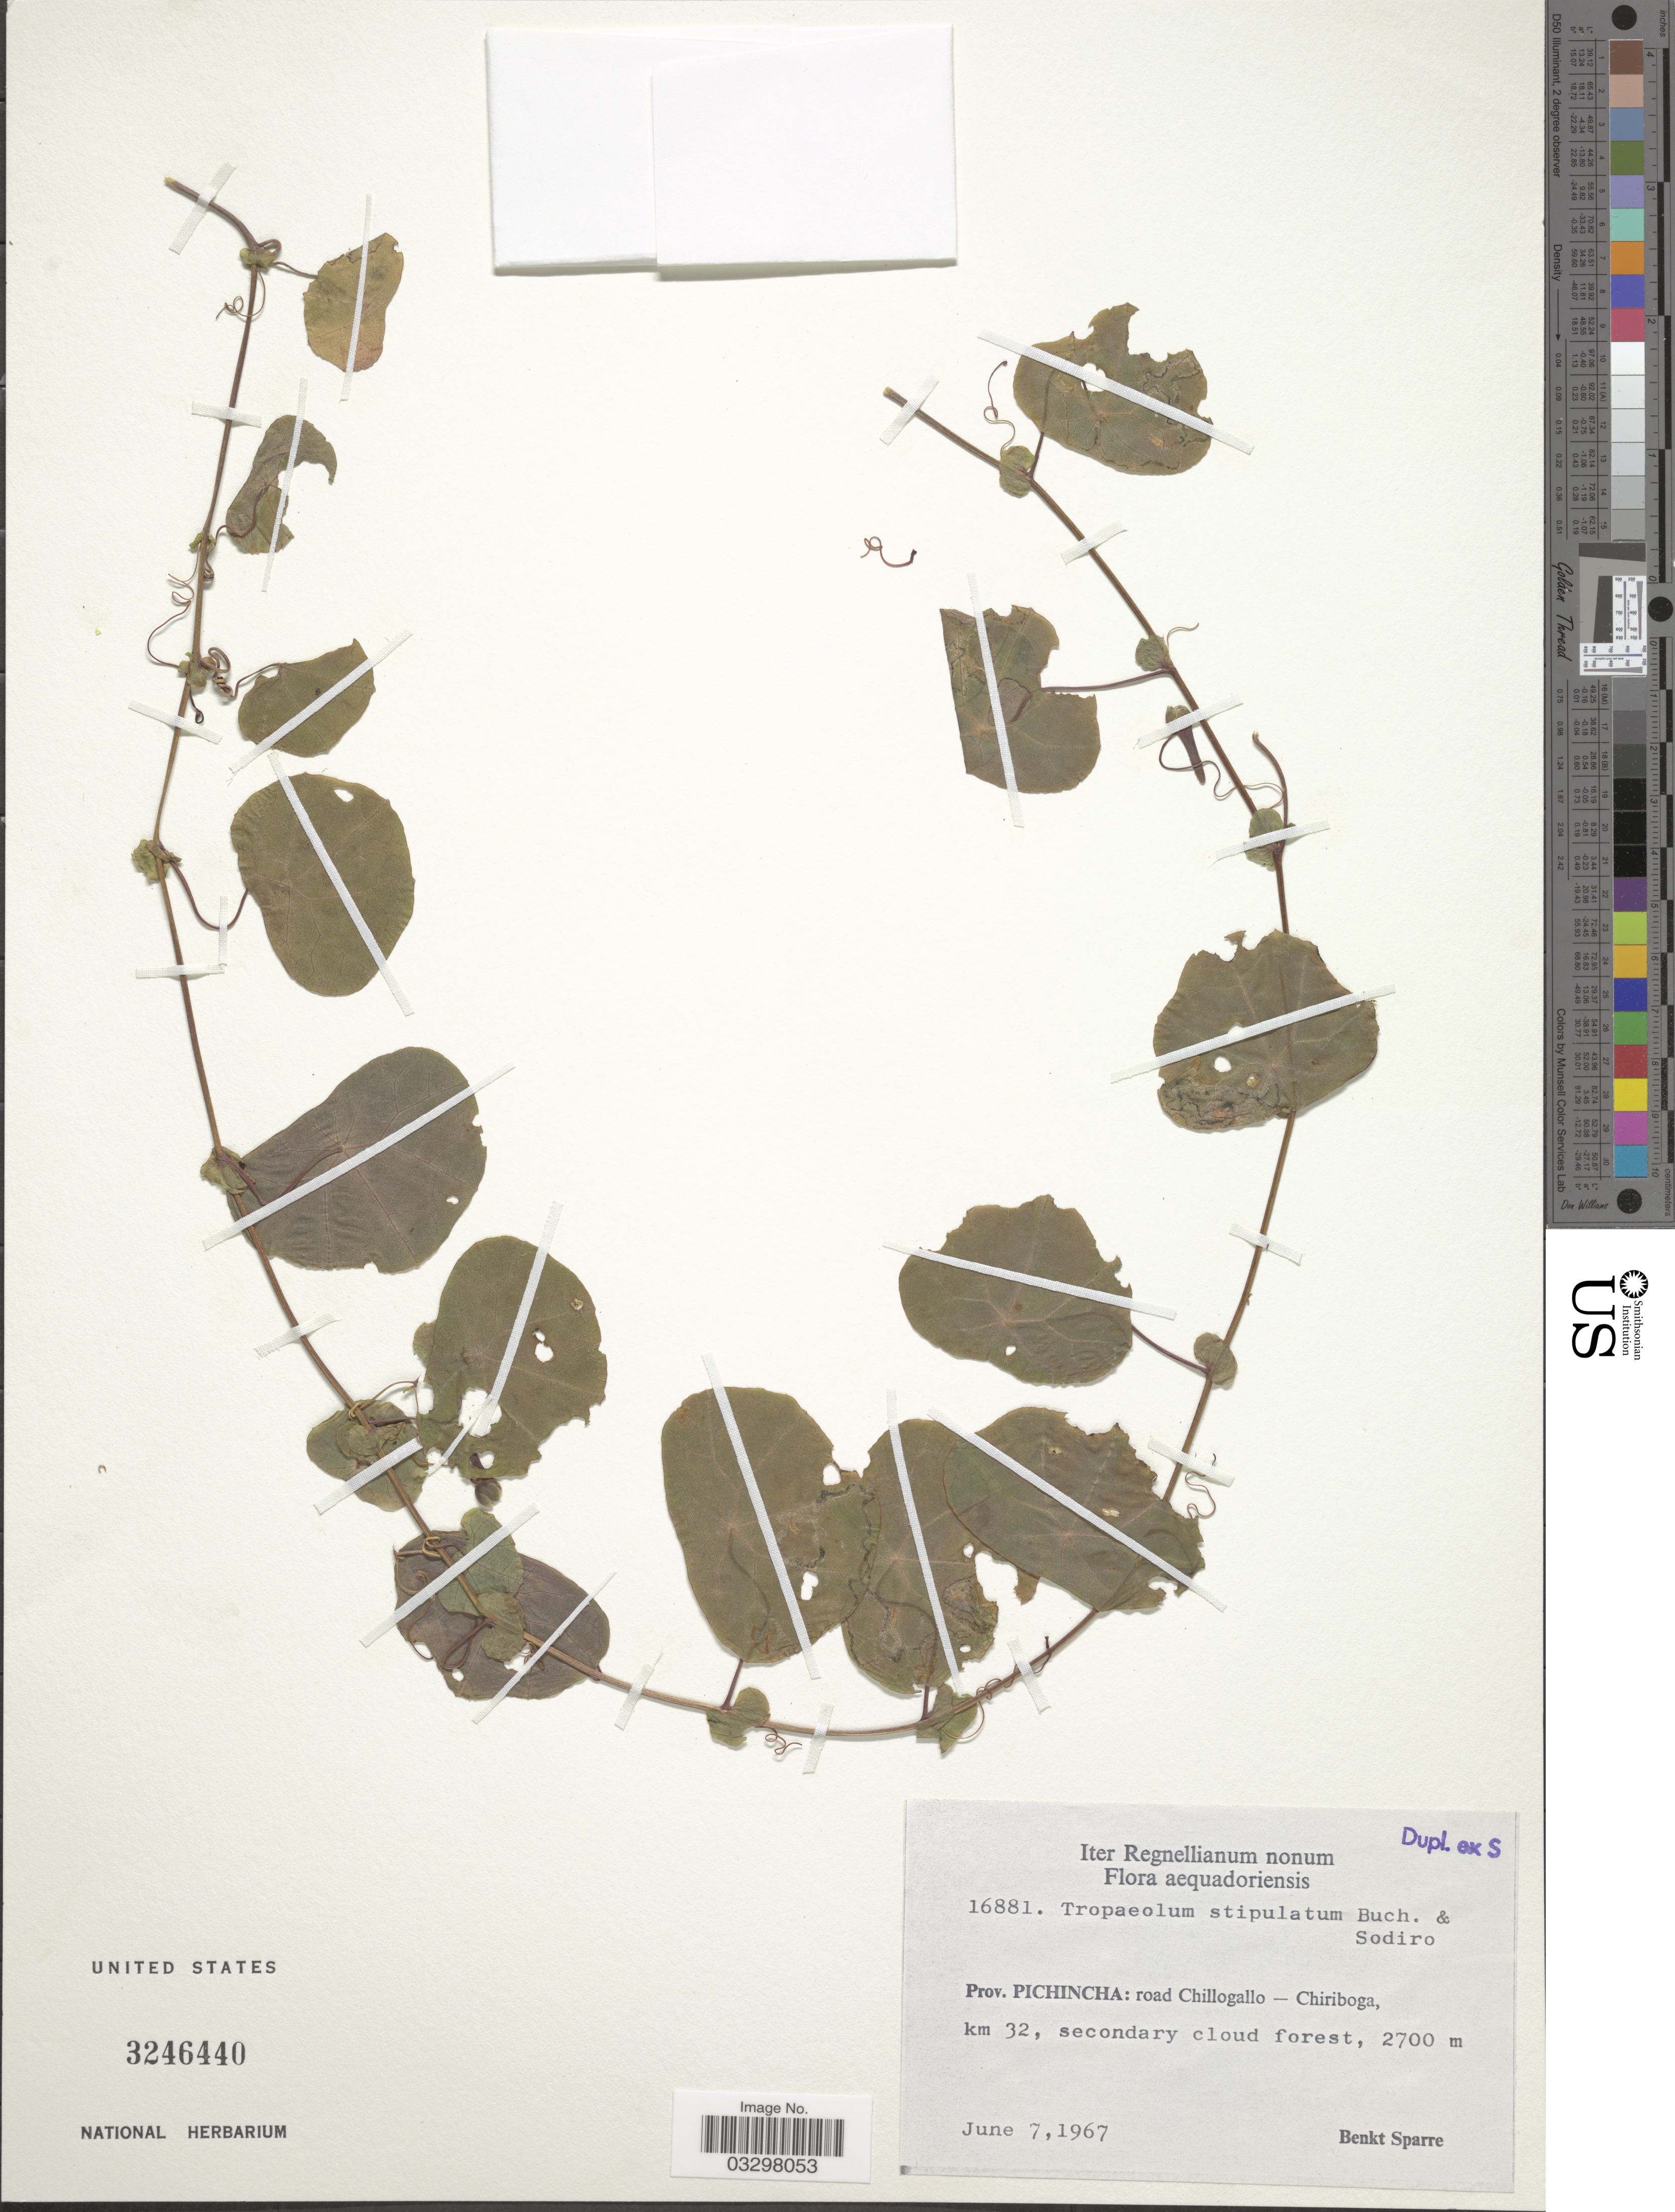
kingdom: Plantae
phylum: Tracheophyta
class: Magnoliopsida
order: Brassicales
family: Tropaeolaceae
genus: Tropaeolum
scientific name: Tropaeolum stipulatum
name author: Buchenau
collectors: B. Sparre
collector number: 16881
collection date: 1967-06-07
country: Ecuador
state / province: Pichincha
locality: Road Chillogallo-Chiriboga, km 32.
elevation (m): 2700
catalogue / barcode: US 3246440